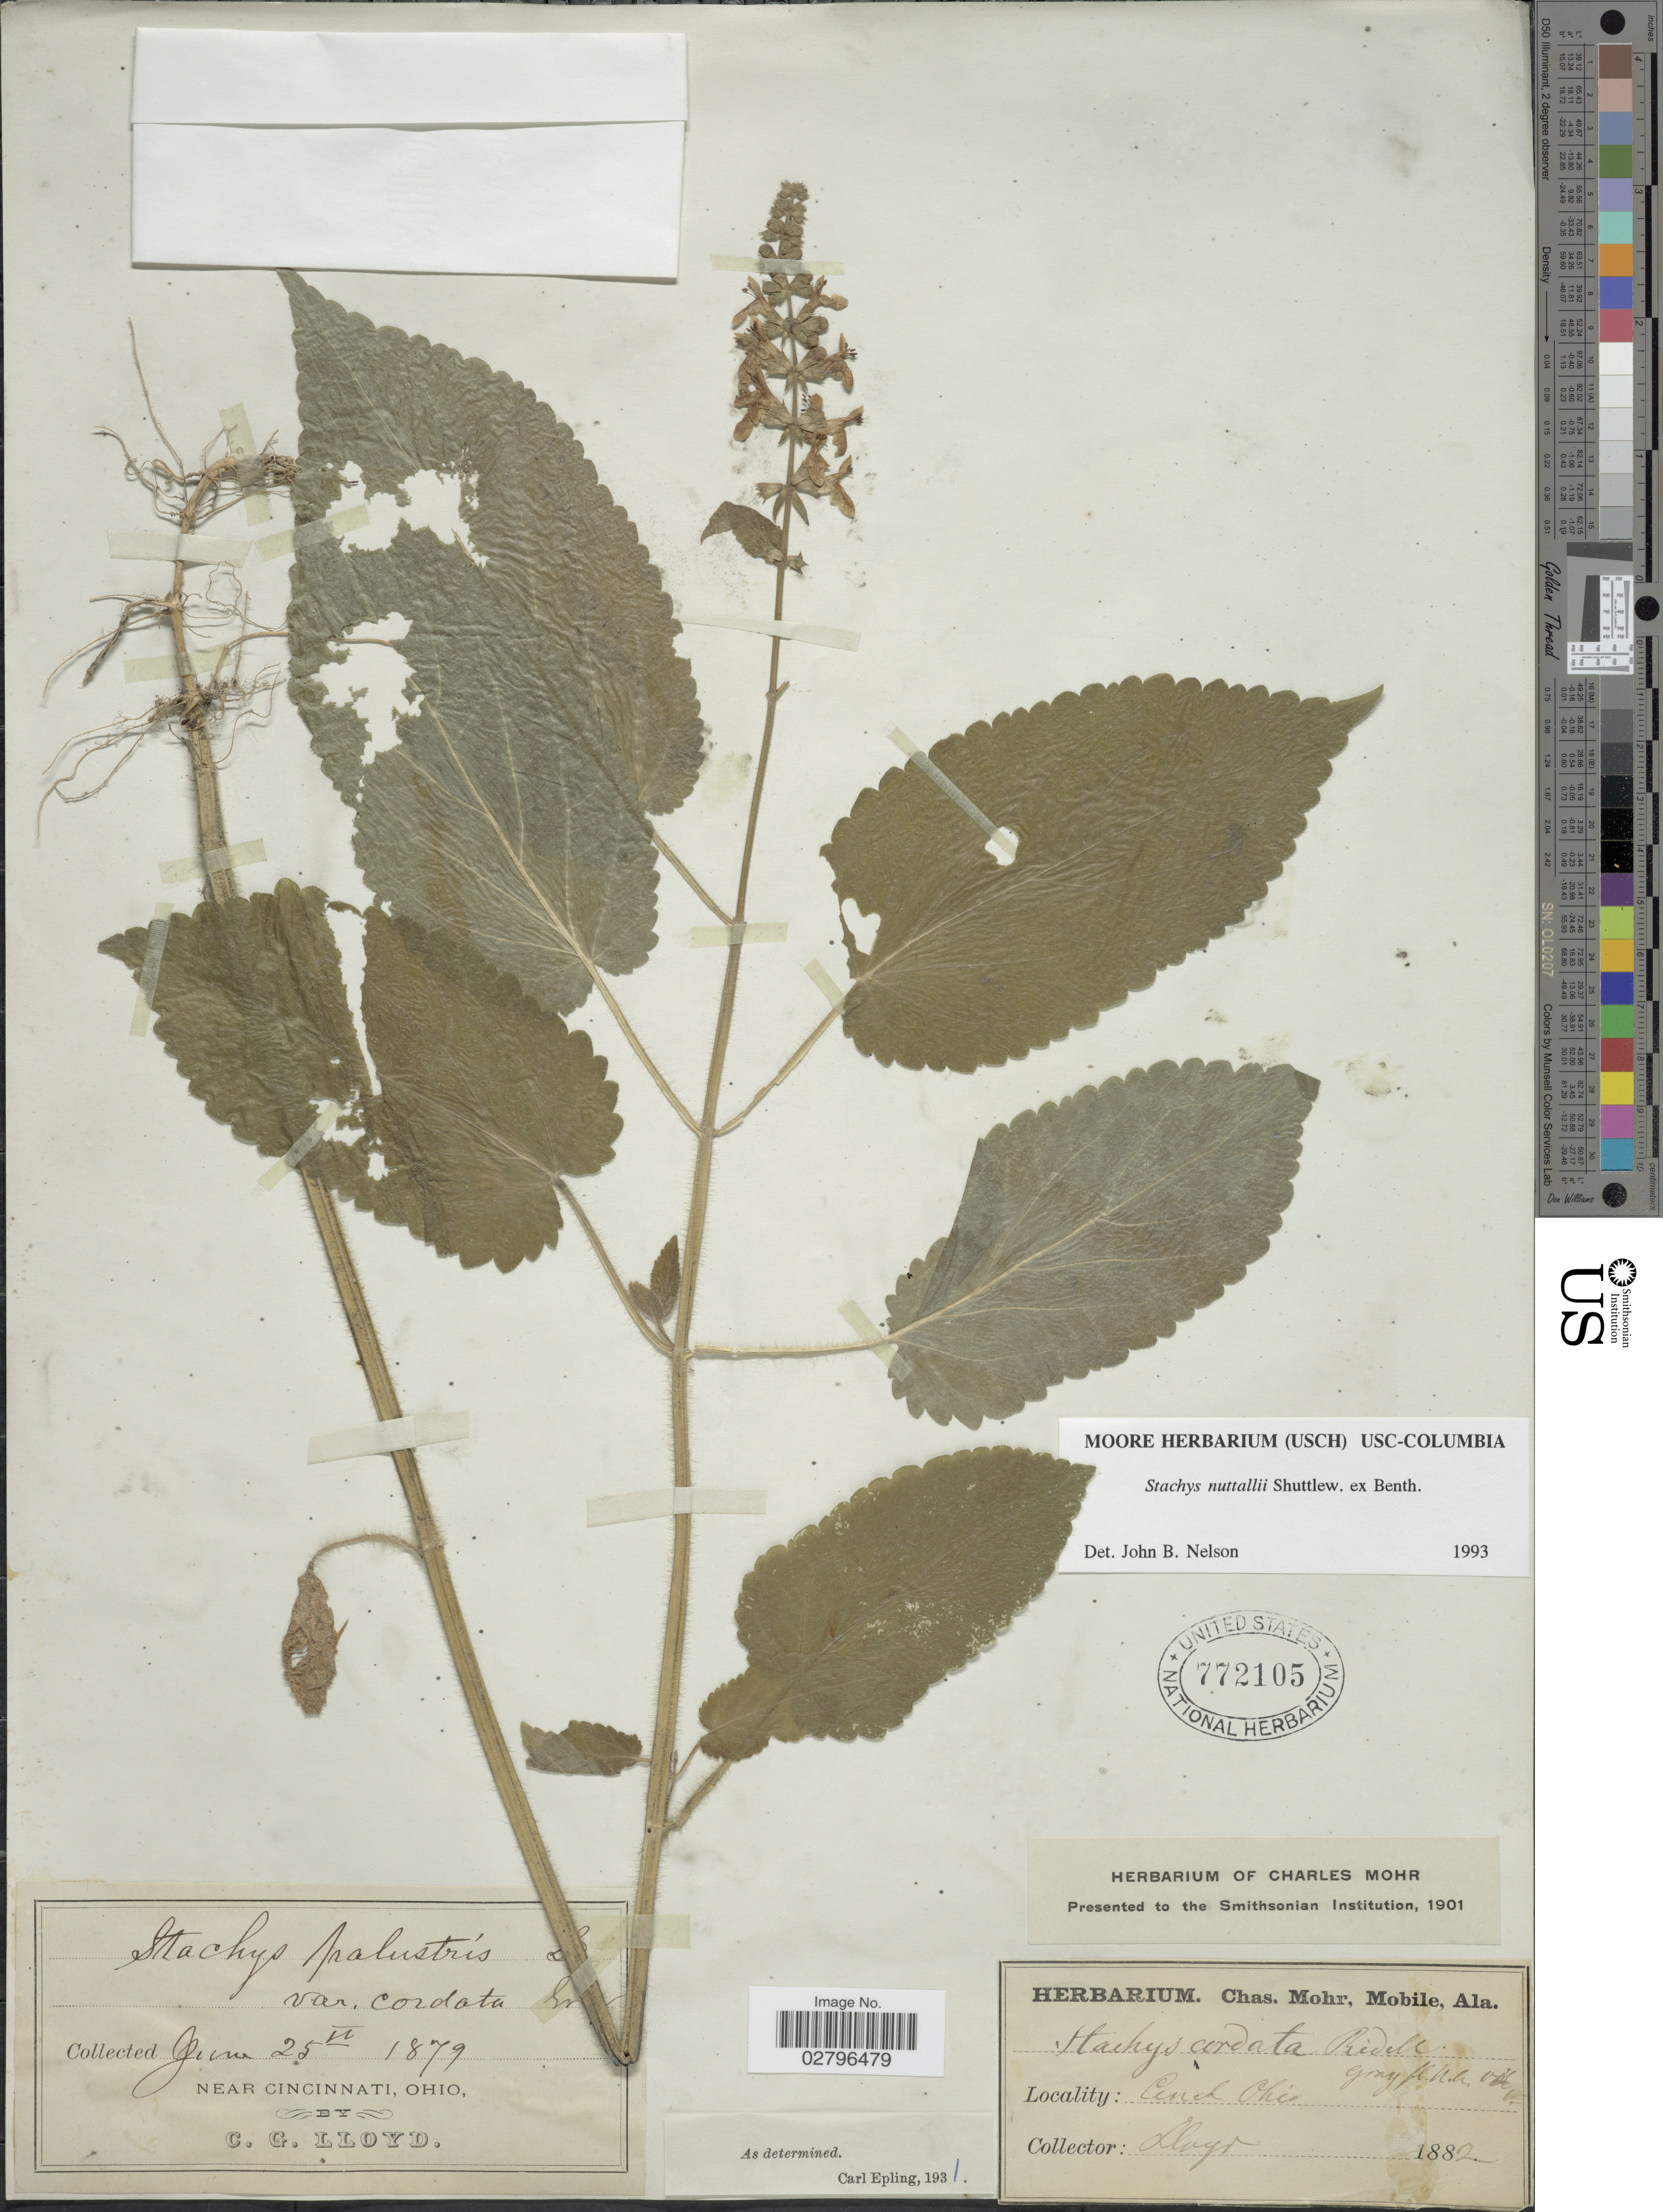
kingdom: Plantae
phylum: Tracheophyta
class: Magnoliopsida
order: Lamiales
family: Lamiaceae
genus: Stachys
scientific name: Stachys nuttallii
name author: Shuttlew. ex Benth.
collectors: C. G. Lloyd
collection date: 1879-06-25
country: United States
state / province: Ohio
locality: Near Cincinnati.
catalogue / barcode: US 772105